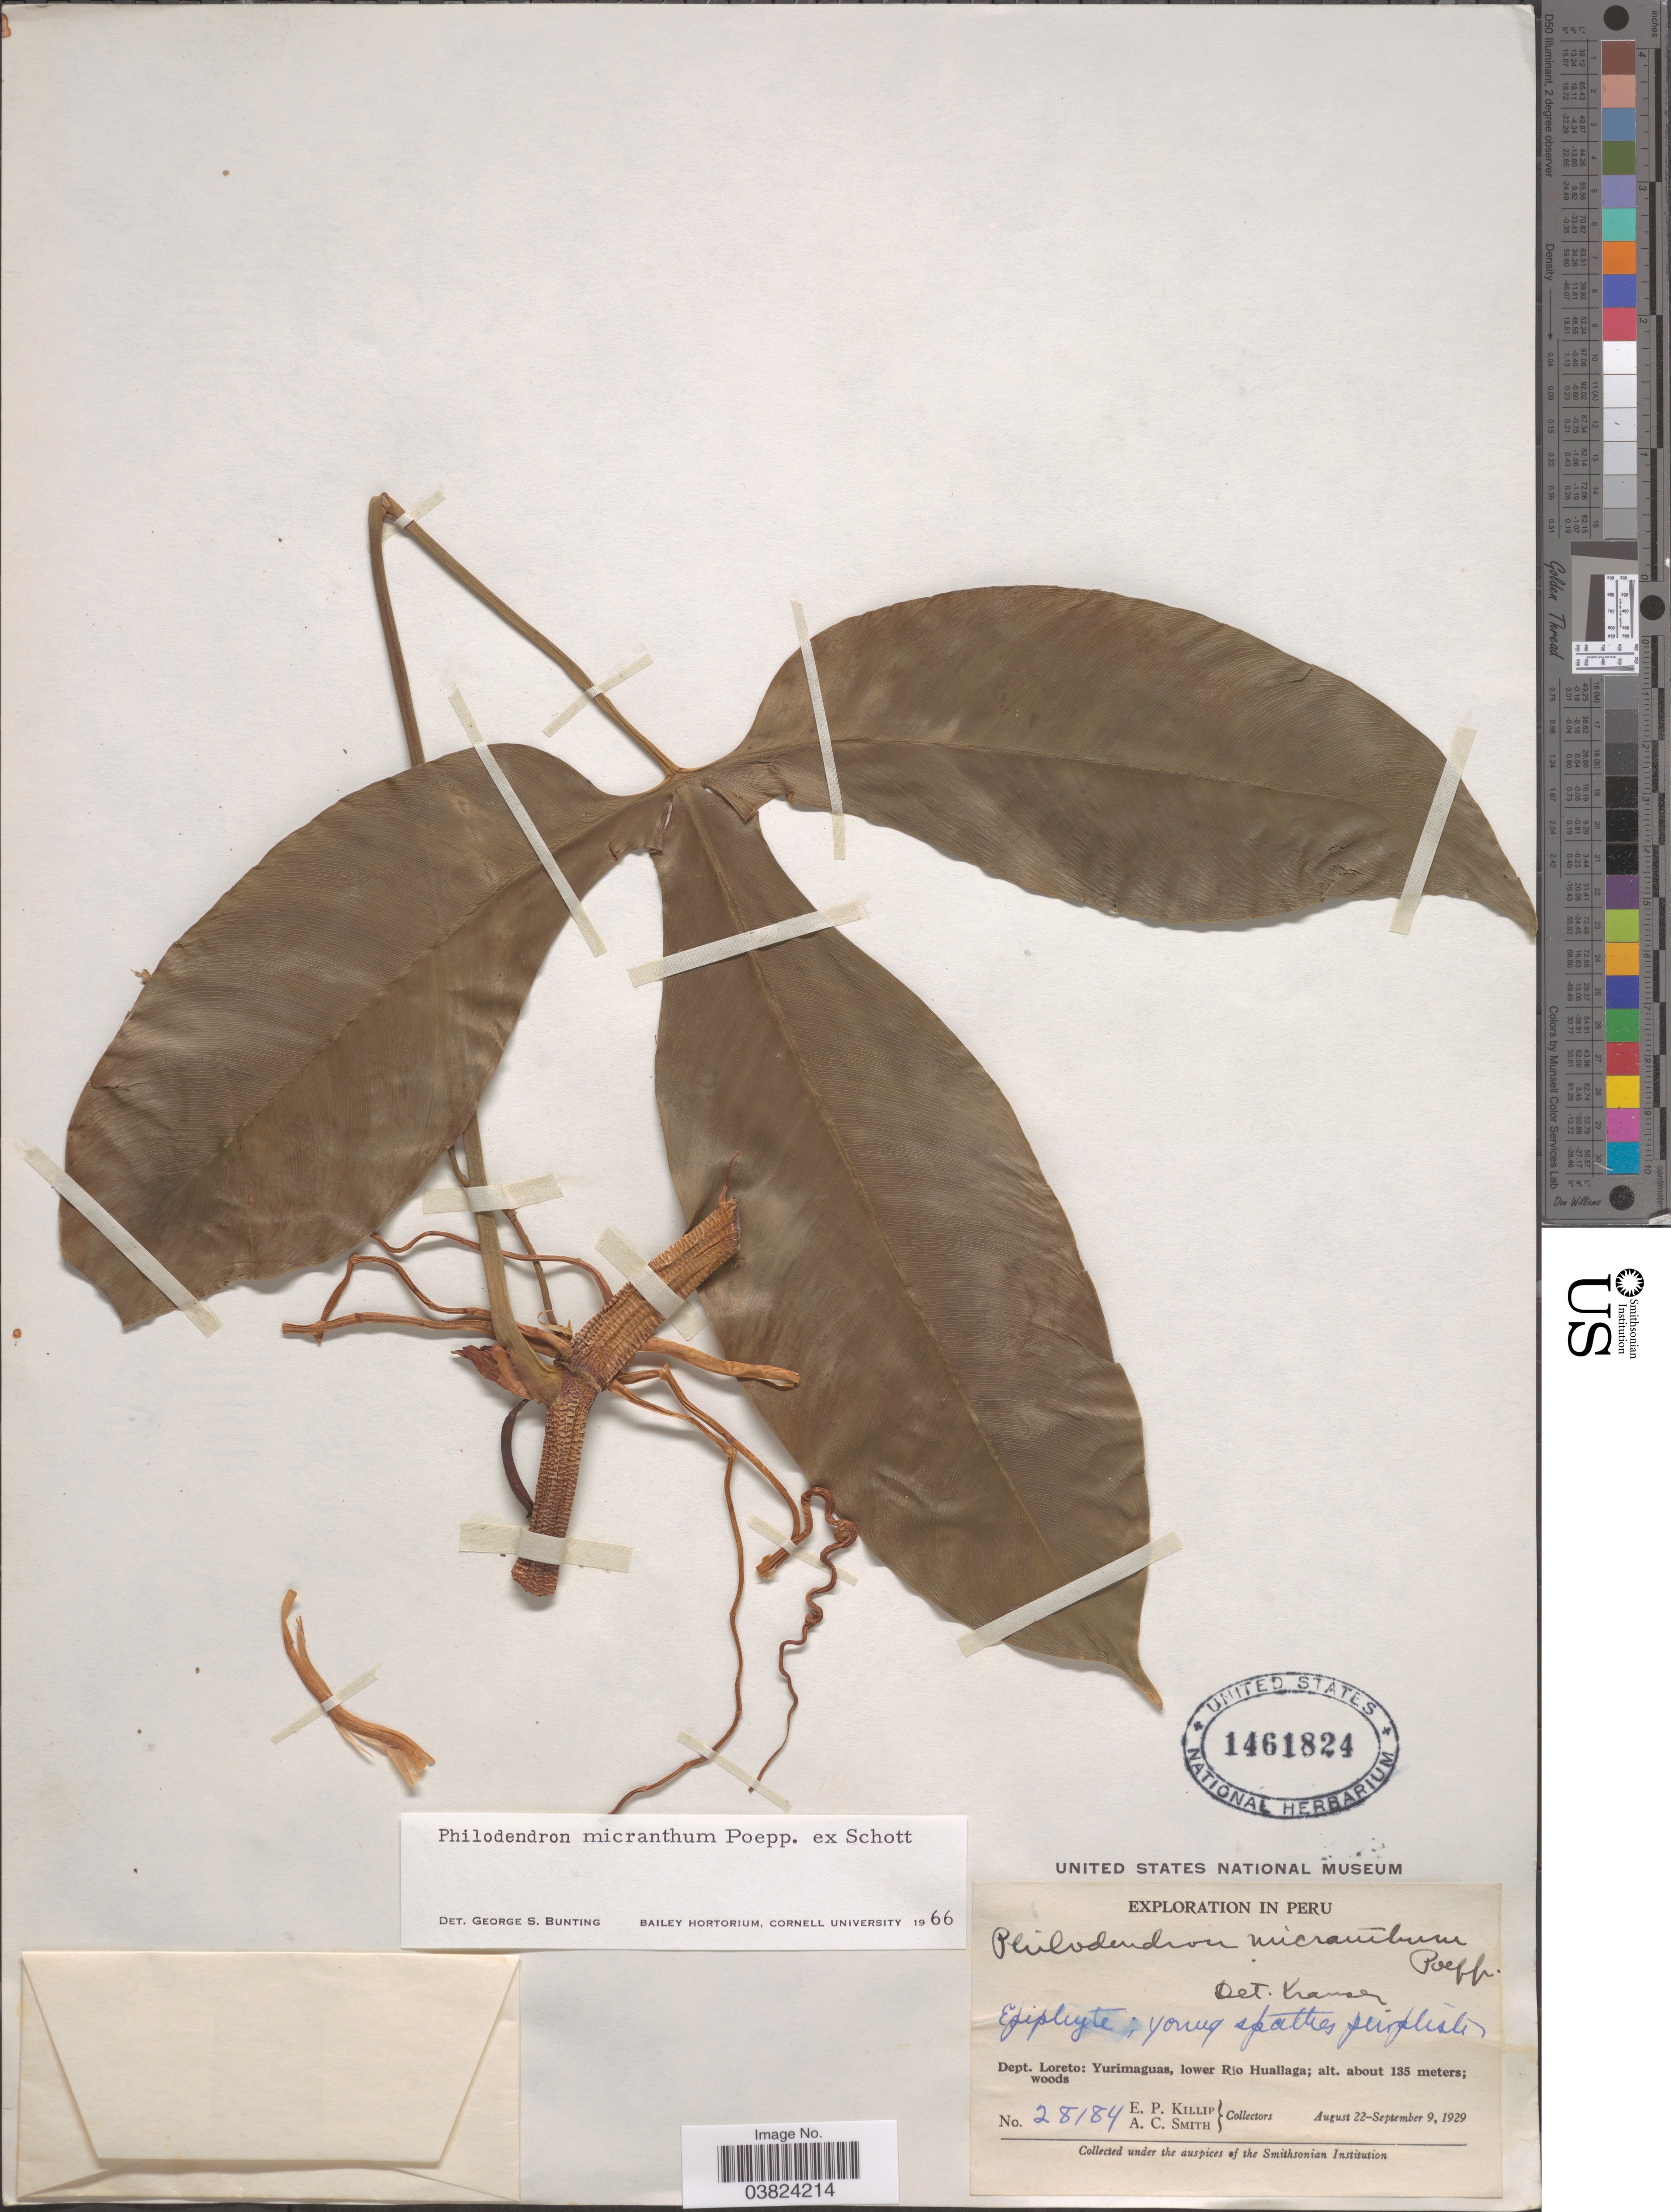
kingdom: Plantae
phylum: Tracheophyta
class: Liliopsida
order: Alismatales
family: Araceae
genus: Philodendron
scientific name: Philodendron micranthum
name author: Poepp. ex Schott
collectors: E. P. Killip & A. C. Smith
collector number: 28184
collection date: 1929-08-22/1929-09-09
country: Peru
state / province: Loreto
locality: Dept. Loreto: Yurimaguas, lower Río Huallaga.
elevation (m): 135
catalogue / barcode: US 1461824